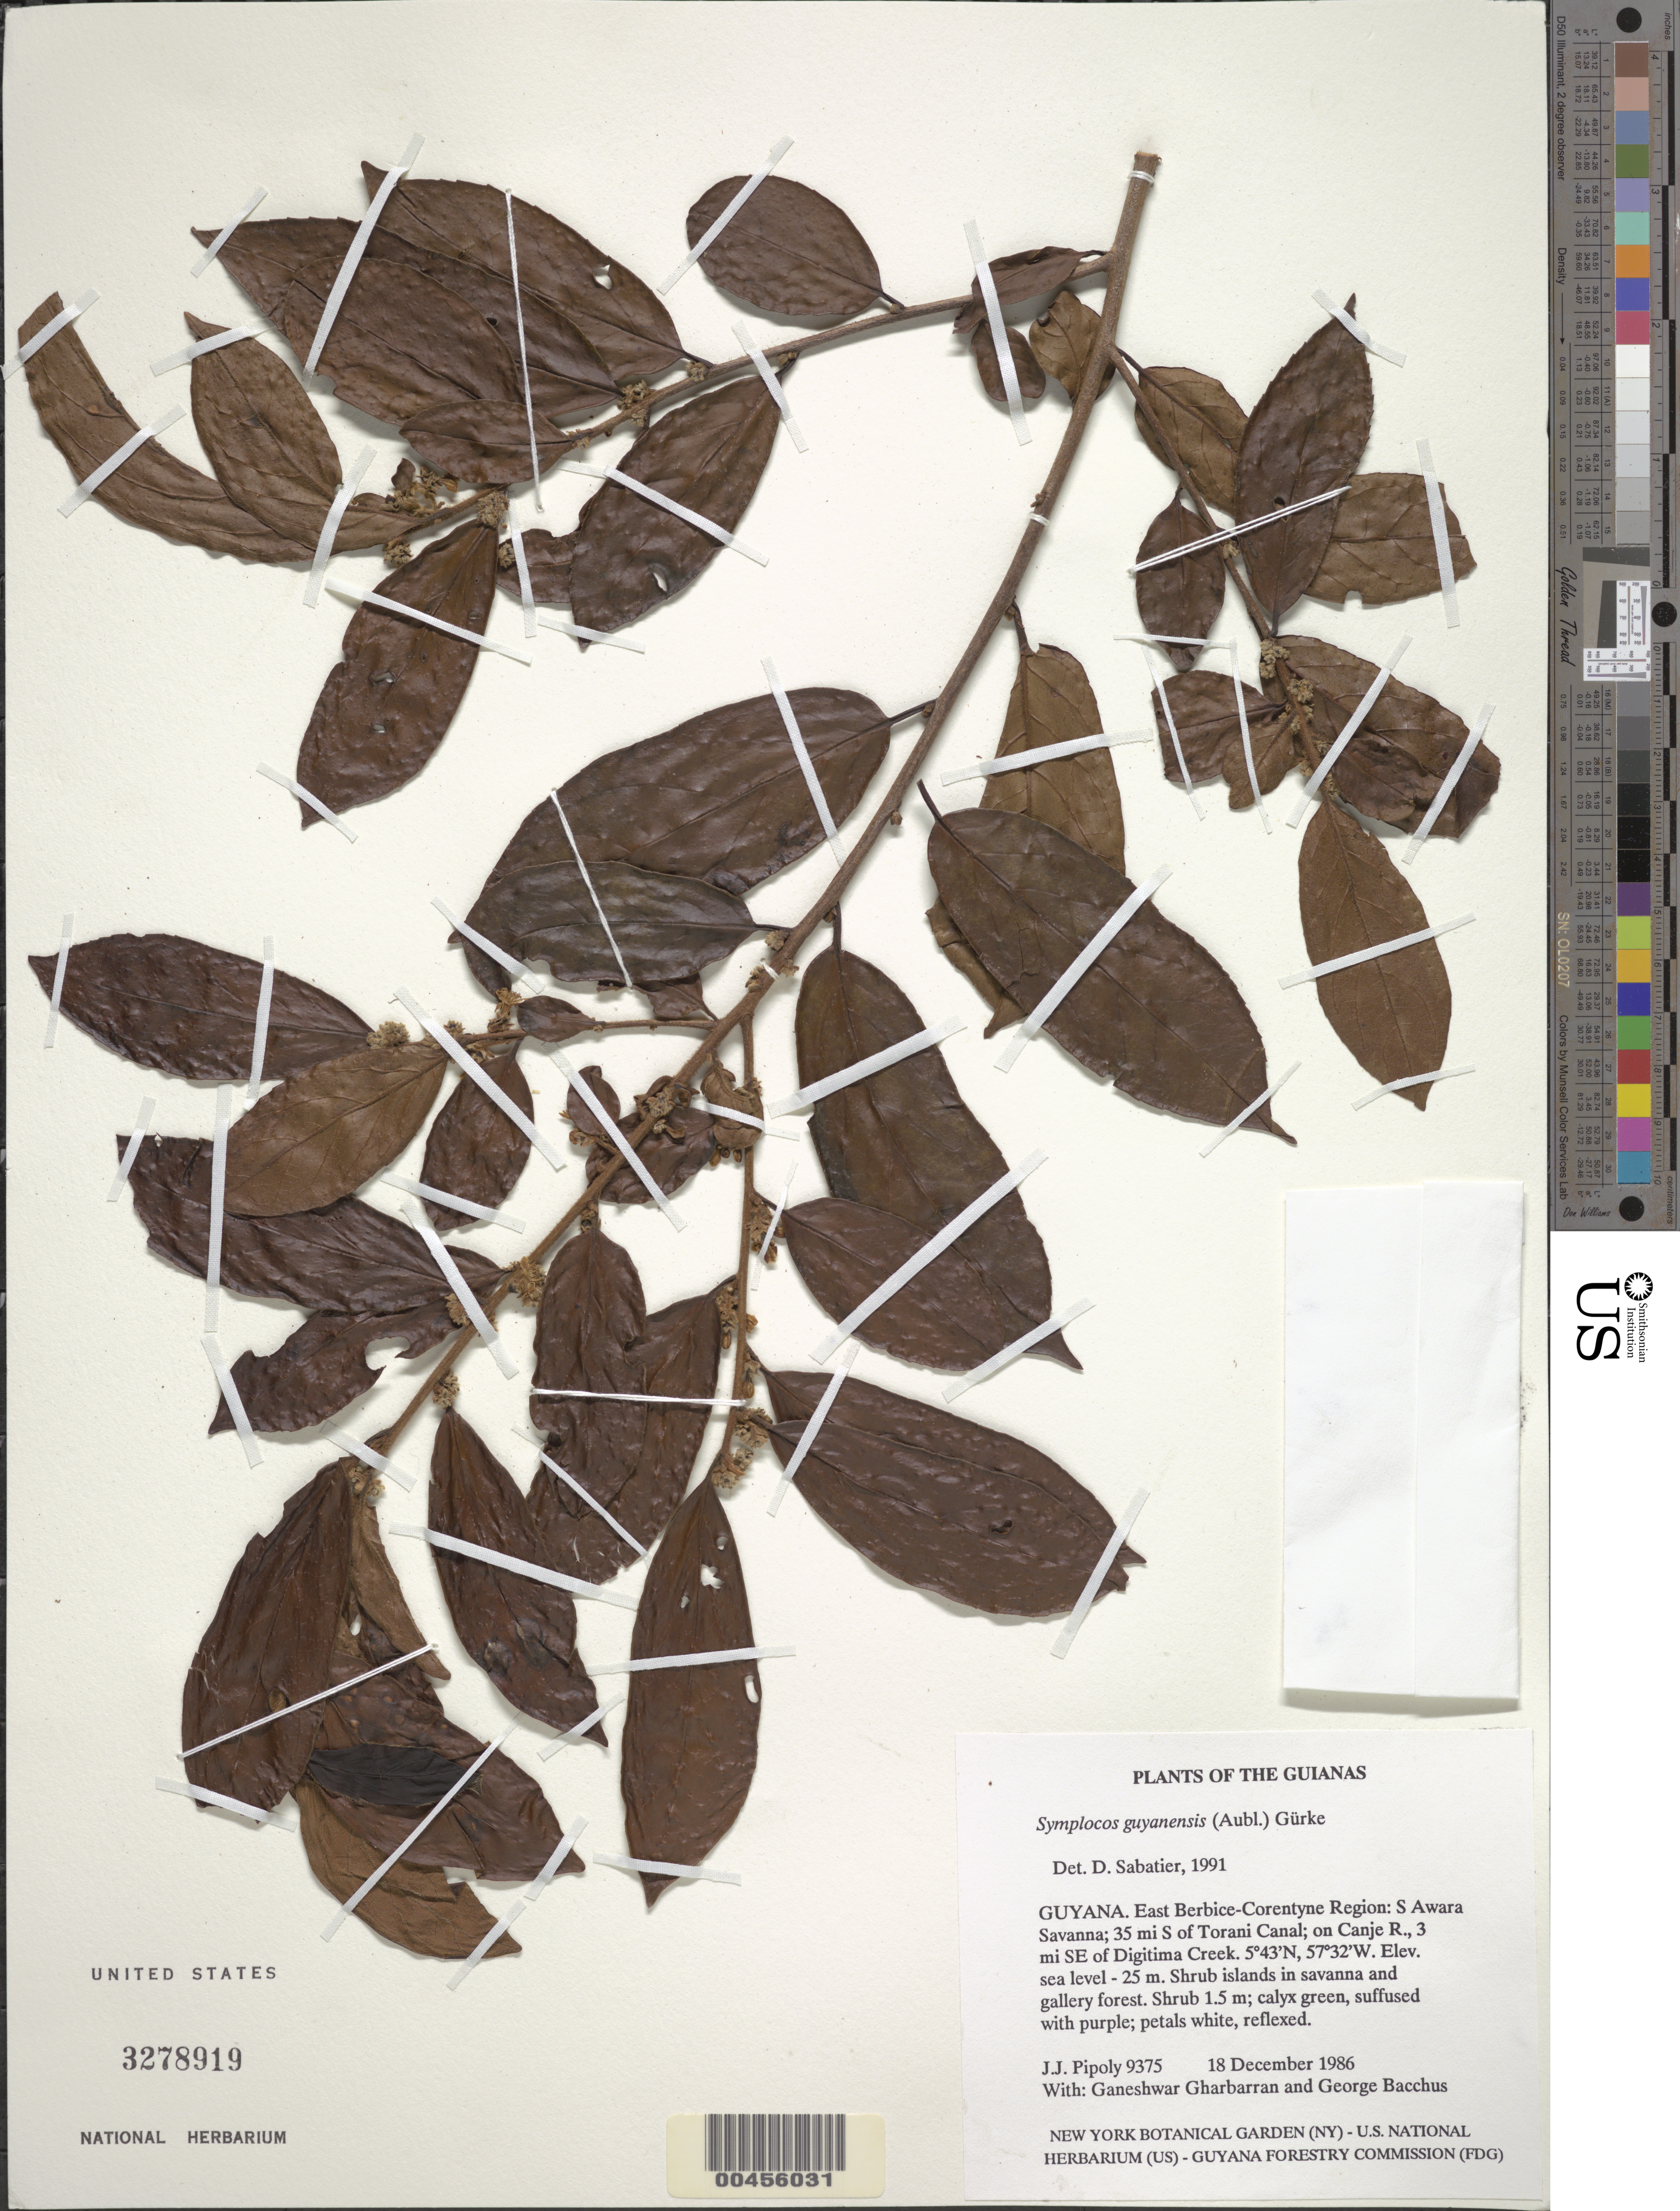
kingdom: Plantae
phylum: Tracheophyta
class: Magnoliopsida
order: Ericales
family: Symplocaceae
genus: Symplocos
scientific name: Symplocos guianensis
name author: (Aubl.) Gürke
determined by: Sabatier, D.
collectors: J. J. Pipoly, G. Gharbarran & G. Bacchus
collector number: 9375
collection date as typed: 18 December 1986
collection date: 1986-12-18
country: Guyana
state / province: E. Berbice-Corentyne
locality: S Awara Savanna; ±35 mi S of Torani Canal; on Canje R., 3 mi SE of Digitima Creek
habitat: Shrub islands in savanna and gallery forest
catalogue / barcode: US 3278919